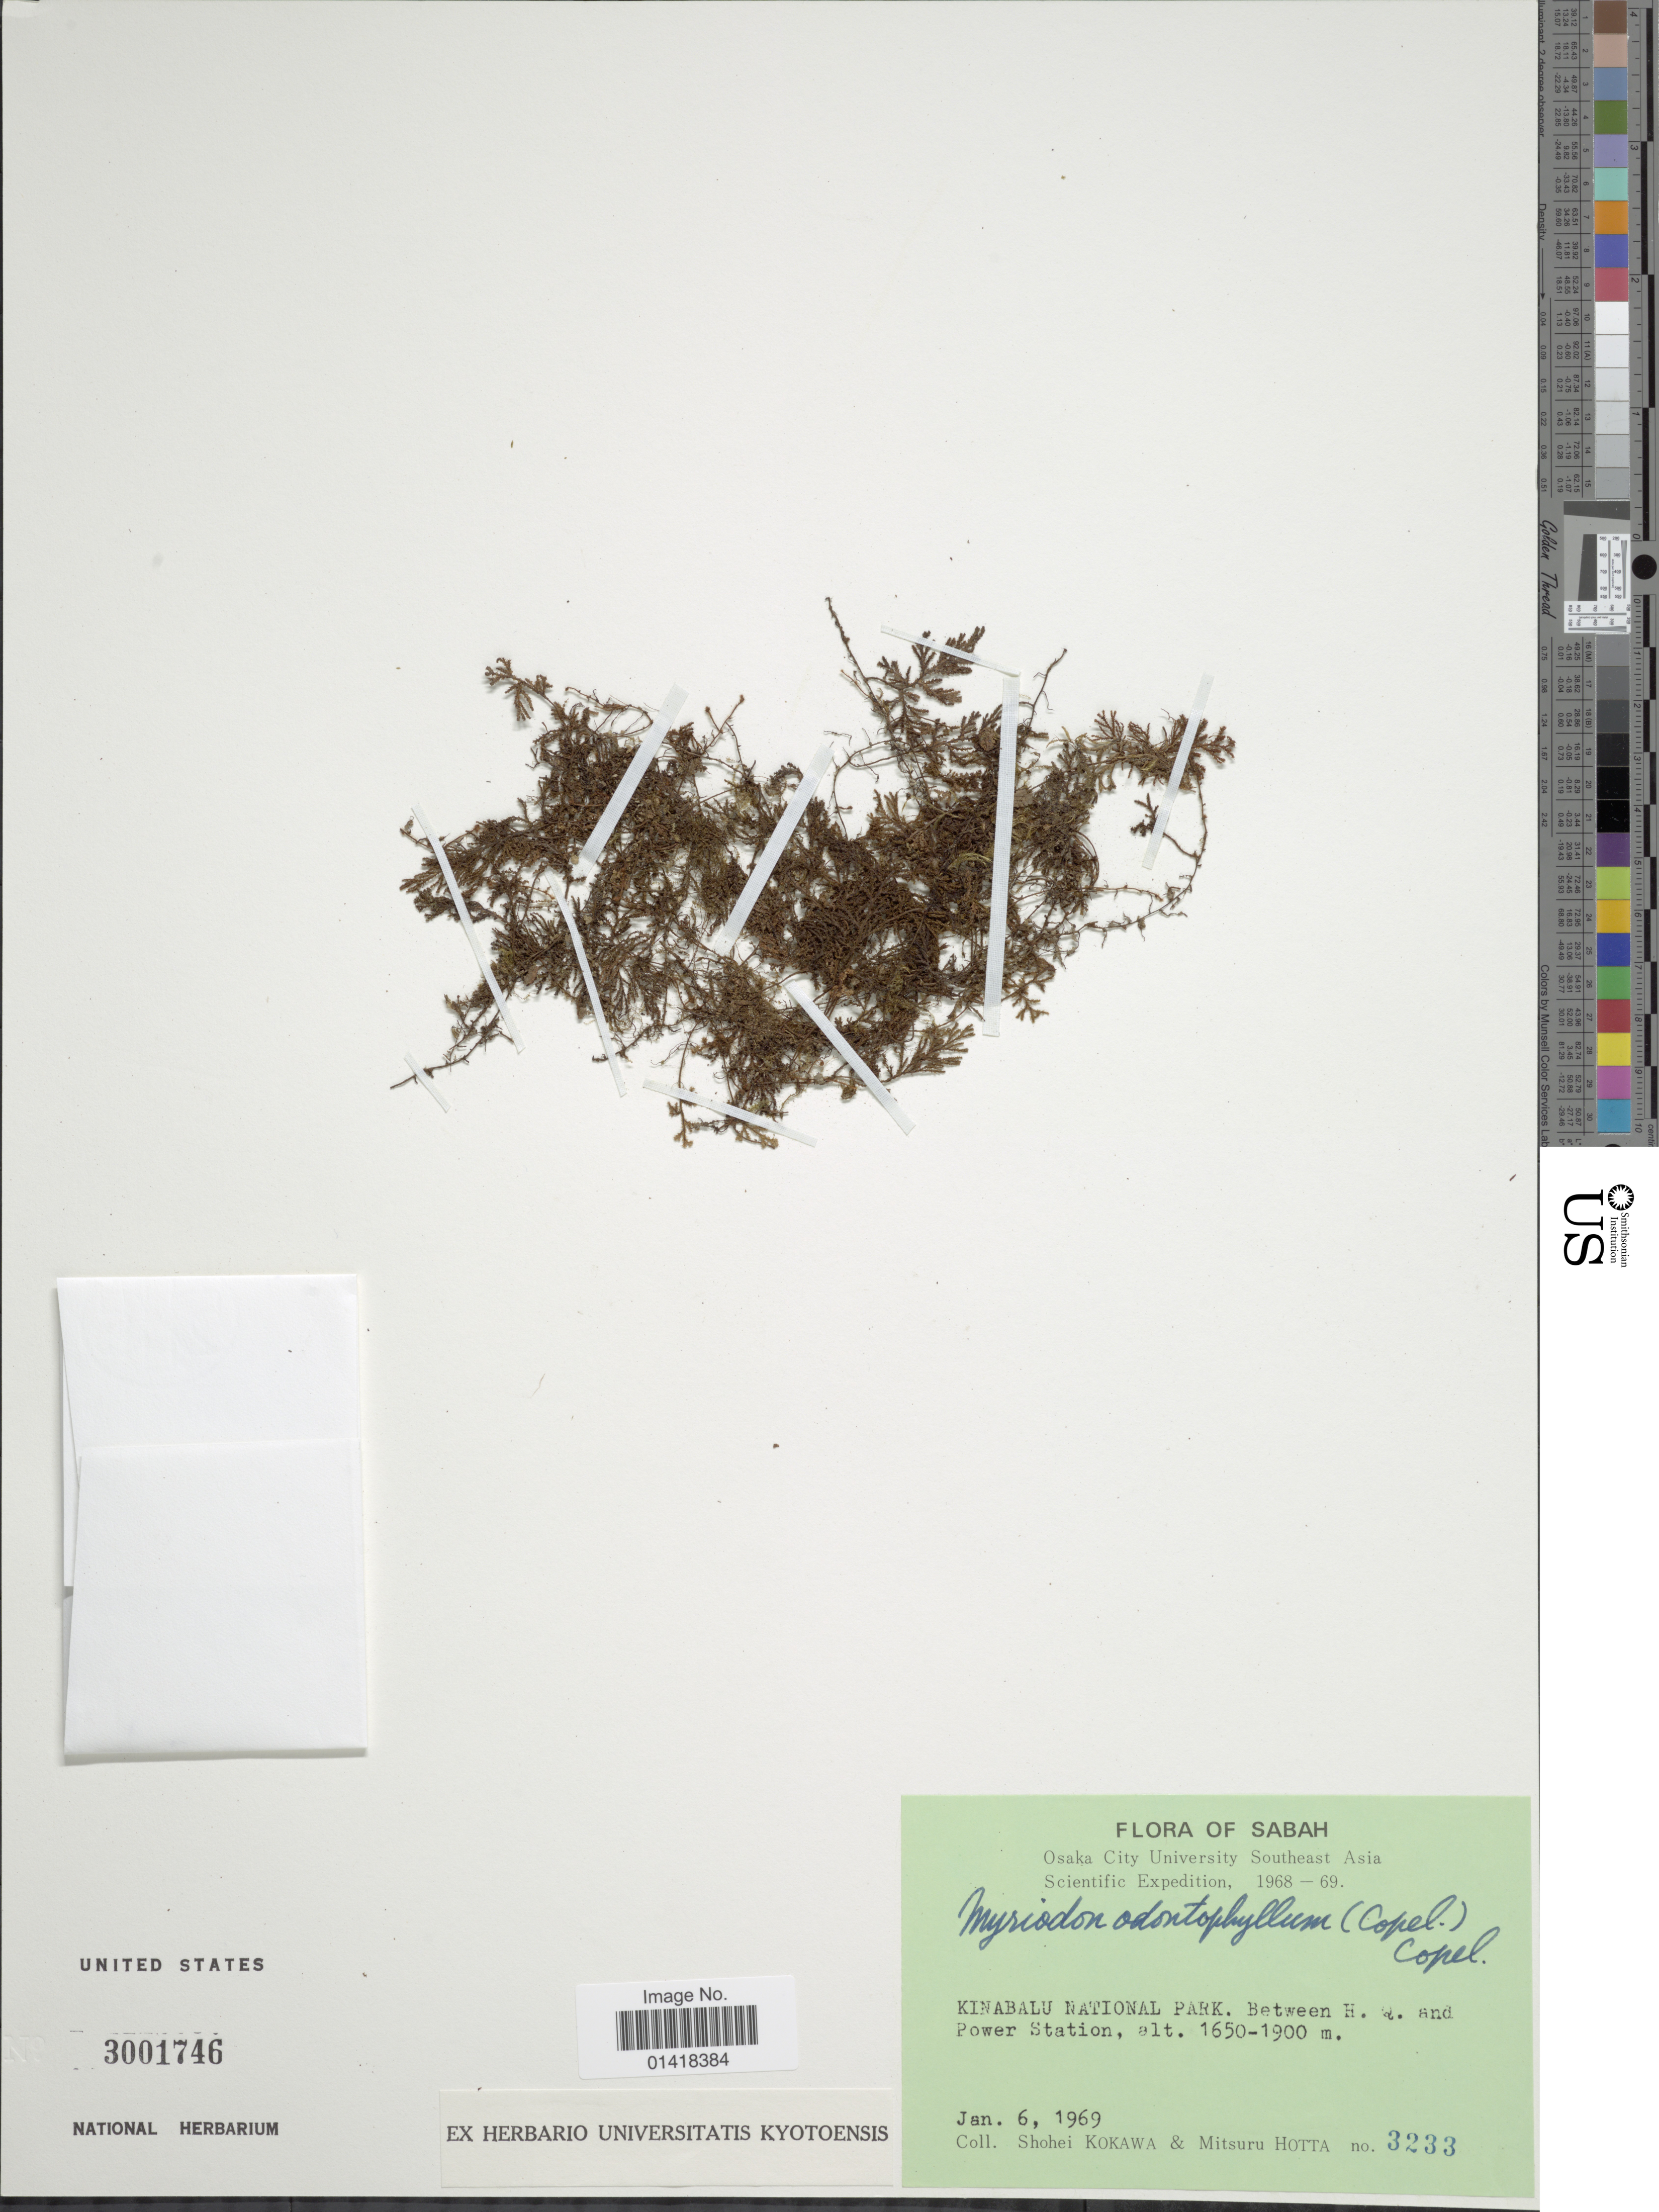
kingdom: Plantae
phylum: Tracheophyta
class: Polypodiopsida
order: Hymenophyllales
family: Hymenophyllaceae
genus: Hymenophyllum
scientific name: Hymenophyllum odontophyllum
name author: Copel.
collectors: S. Kokawa & M. Hotta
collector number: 3233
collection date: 1969-01-06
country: Malaysia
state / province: Sabah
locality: Kinabalu Nartional Park. Between H. Q. and Power Station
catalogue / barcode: US 3001746